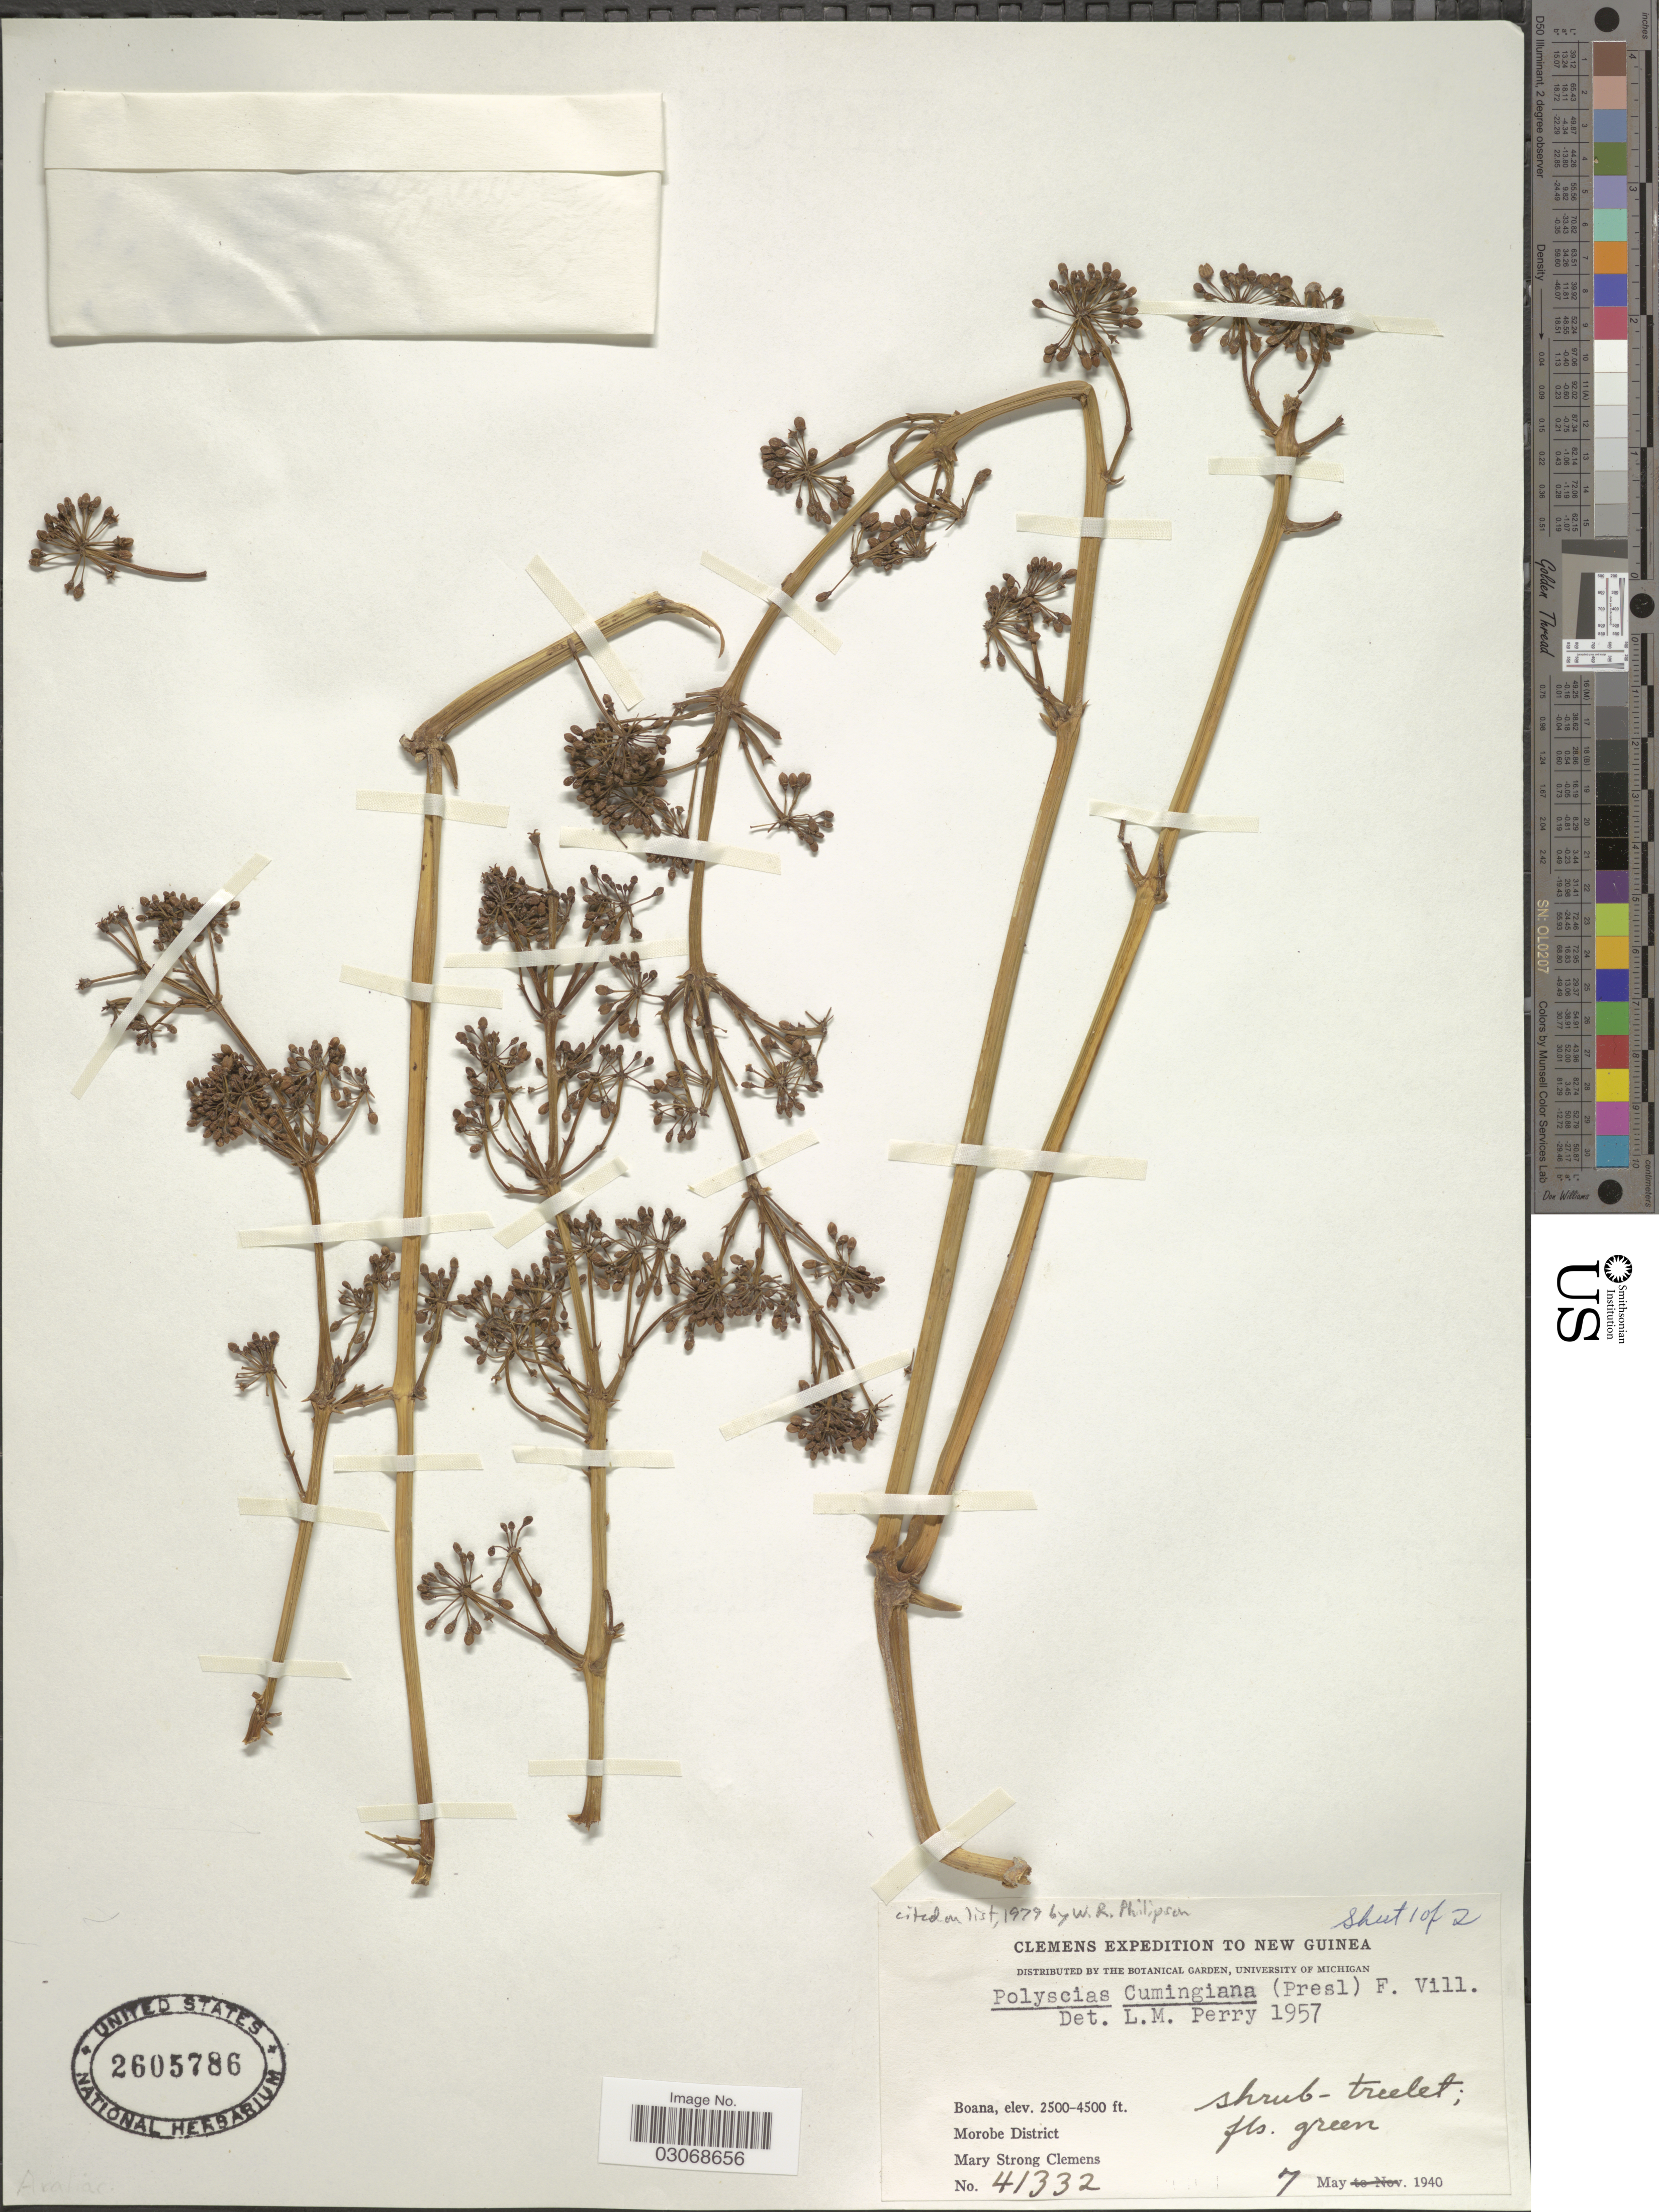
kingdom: Plantae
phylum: Tracheophyta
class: Magnoliopsida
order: Apiales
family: Araliaceae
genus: Polyscias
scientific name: Polyscias cumingiana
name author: (C. Presl) Fern.-Vill.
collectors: M. S. Clemens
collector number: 41332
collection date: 1940-05-07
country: Papua New Guinea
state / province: Morobe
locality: Boana, Morobe District.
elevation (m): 762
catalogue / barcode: US 2605786